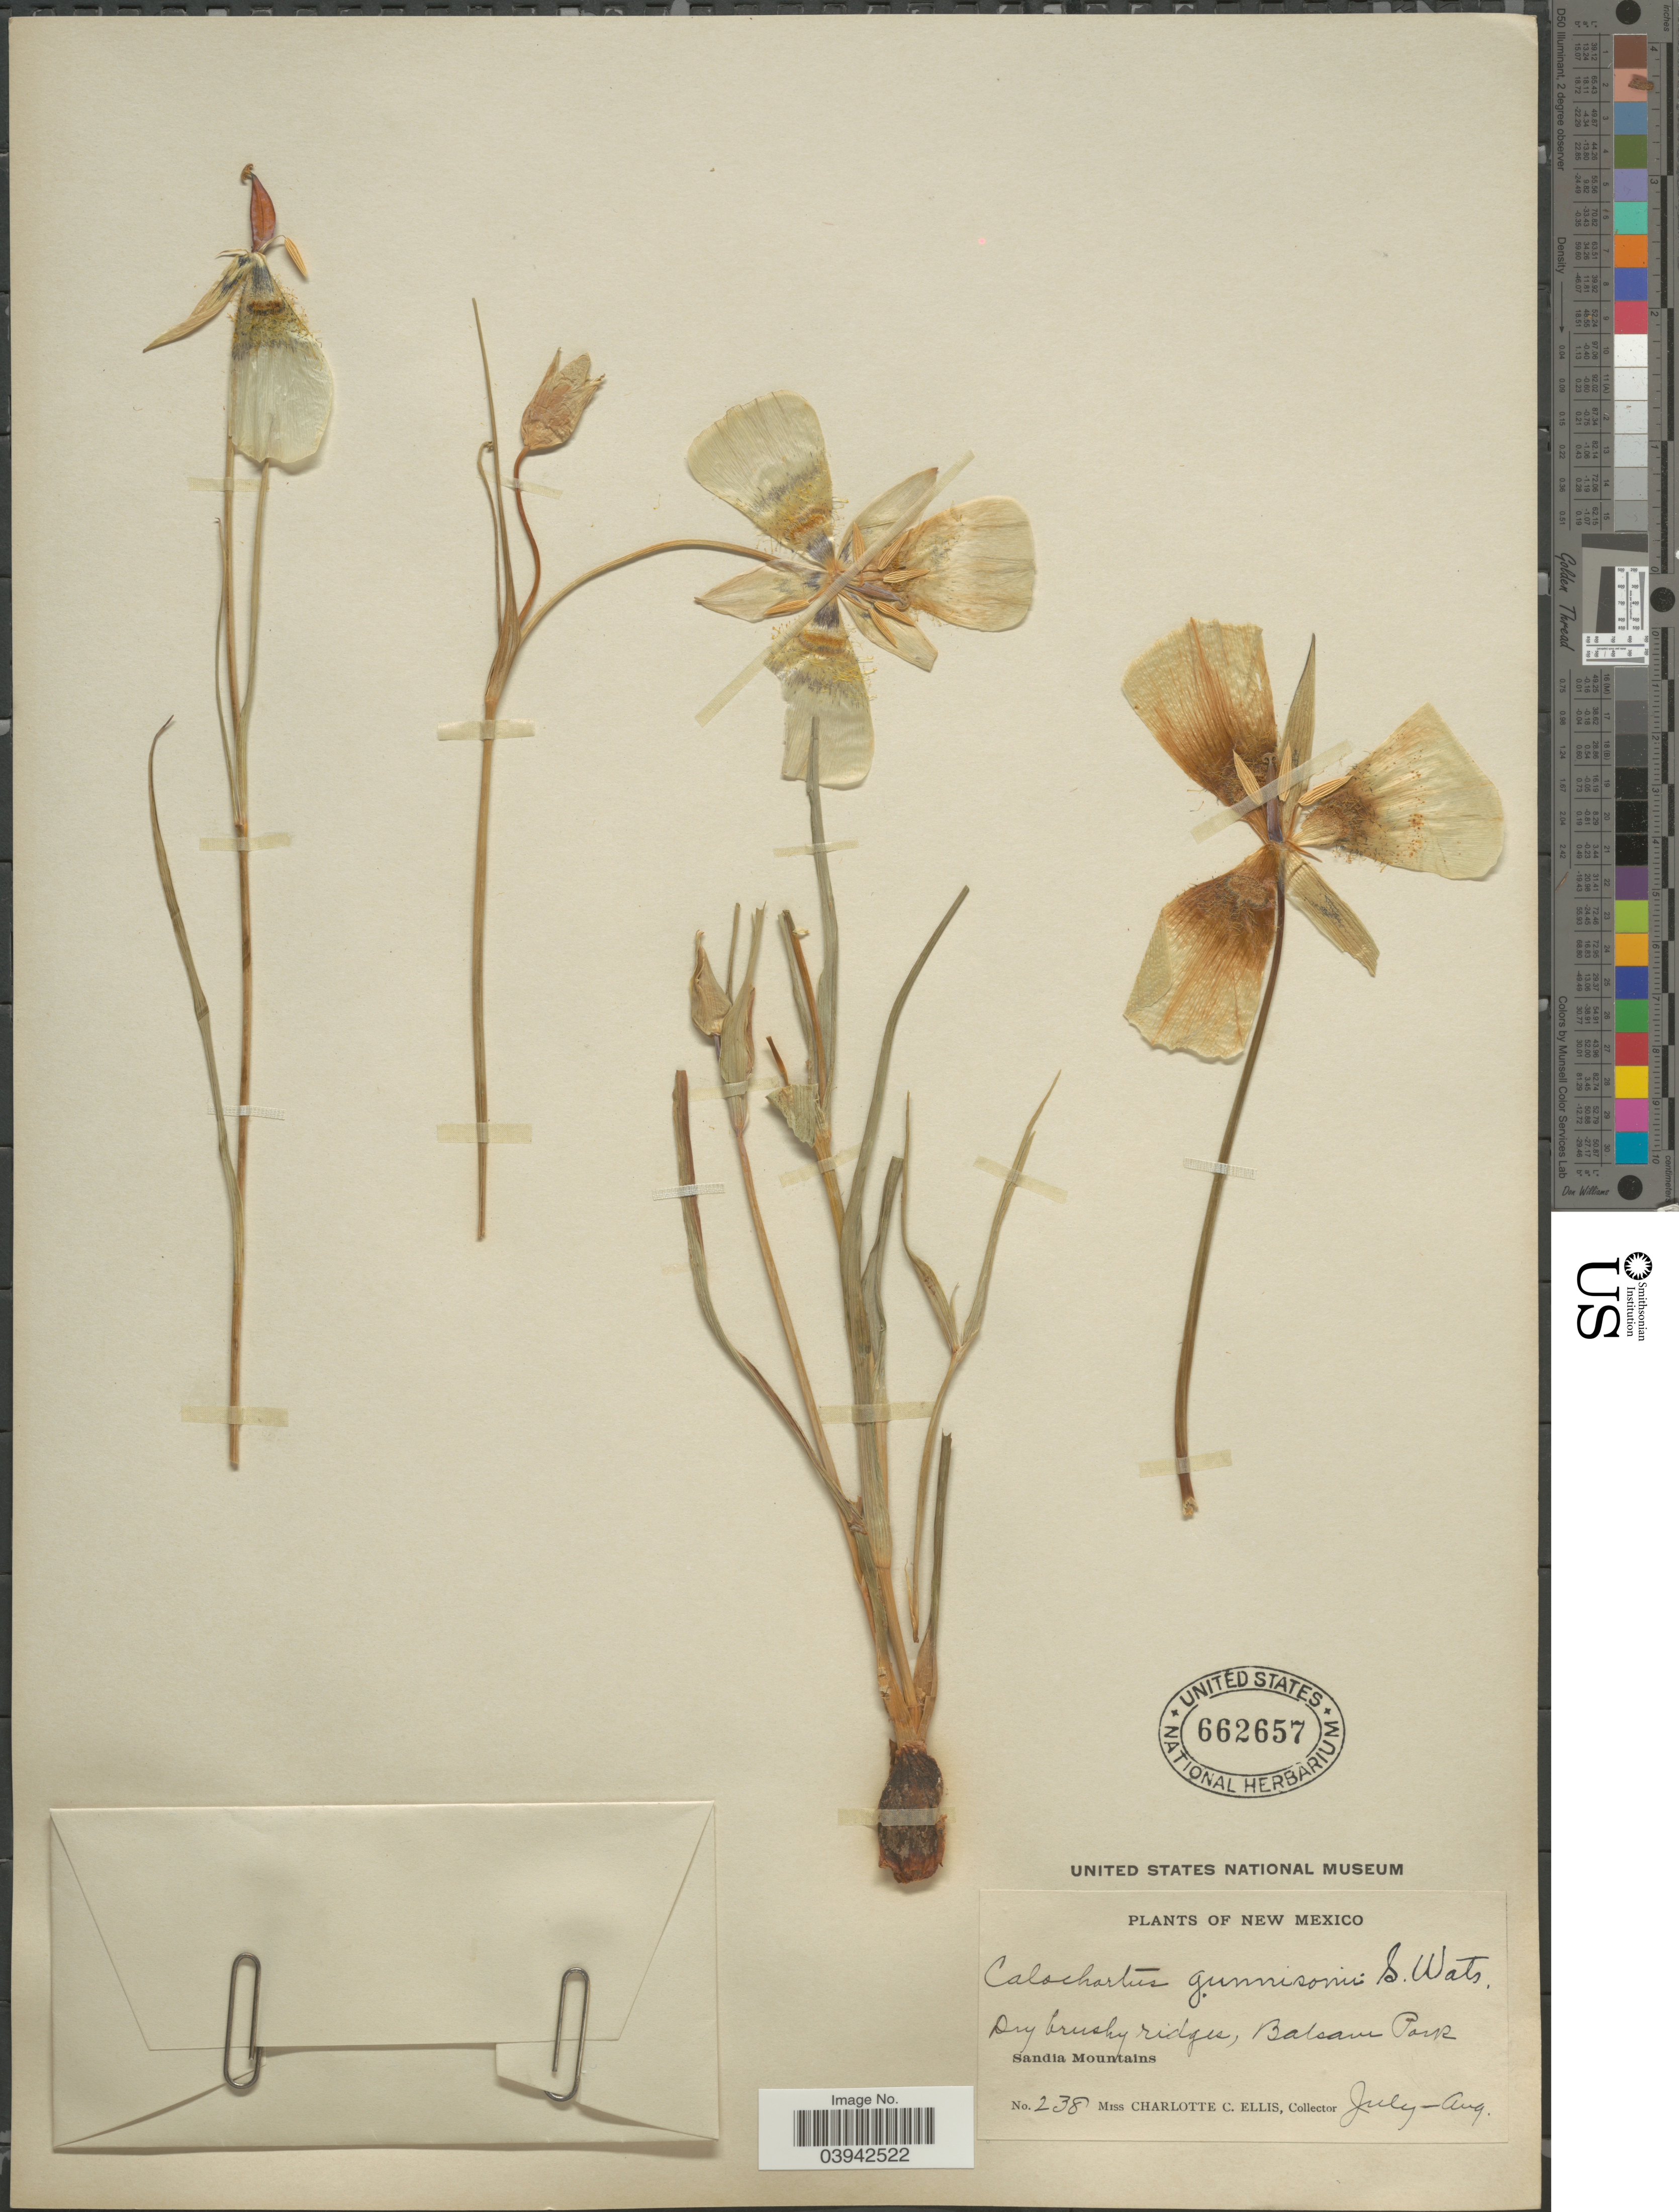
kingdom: Plantae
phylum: Tracheophyta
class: Liliopsida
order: Liliales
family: Liliaceae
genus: Calochortus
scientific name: Calochortus gunnisonii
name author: S. Watson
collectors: C. C. Ellis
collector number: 238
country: United States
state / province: New Mexico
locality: Dry brushy ridges, Balsam Park. Sandia Mountains.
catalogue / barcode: US 662657